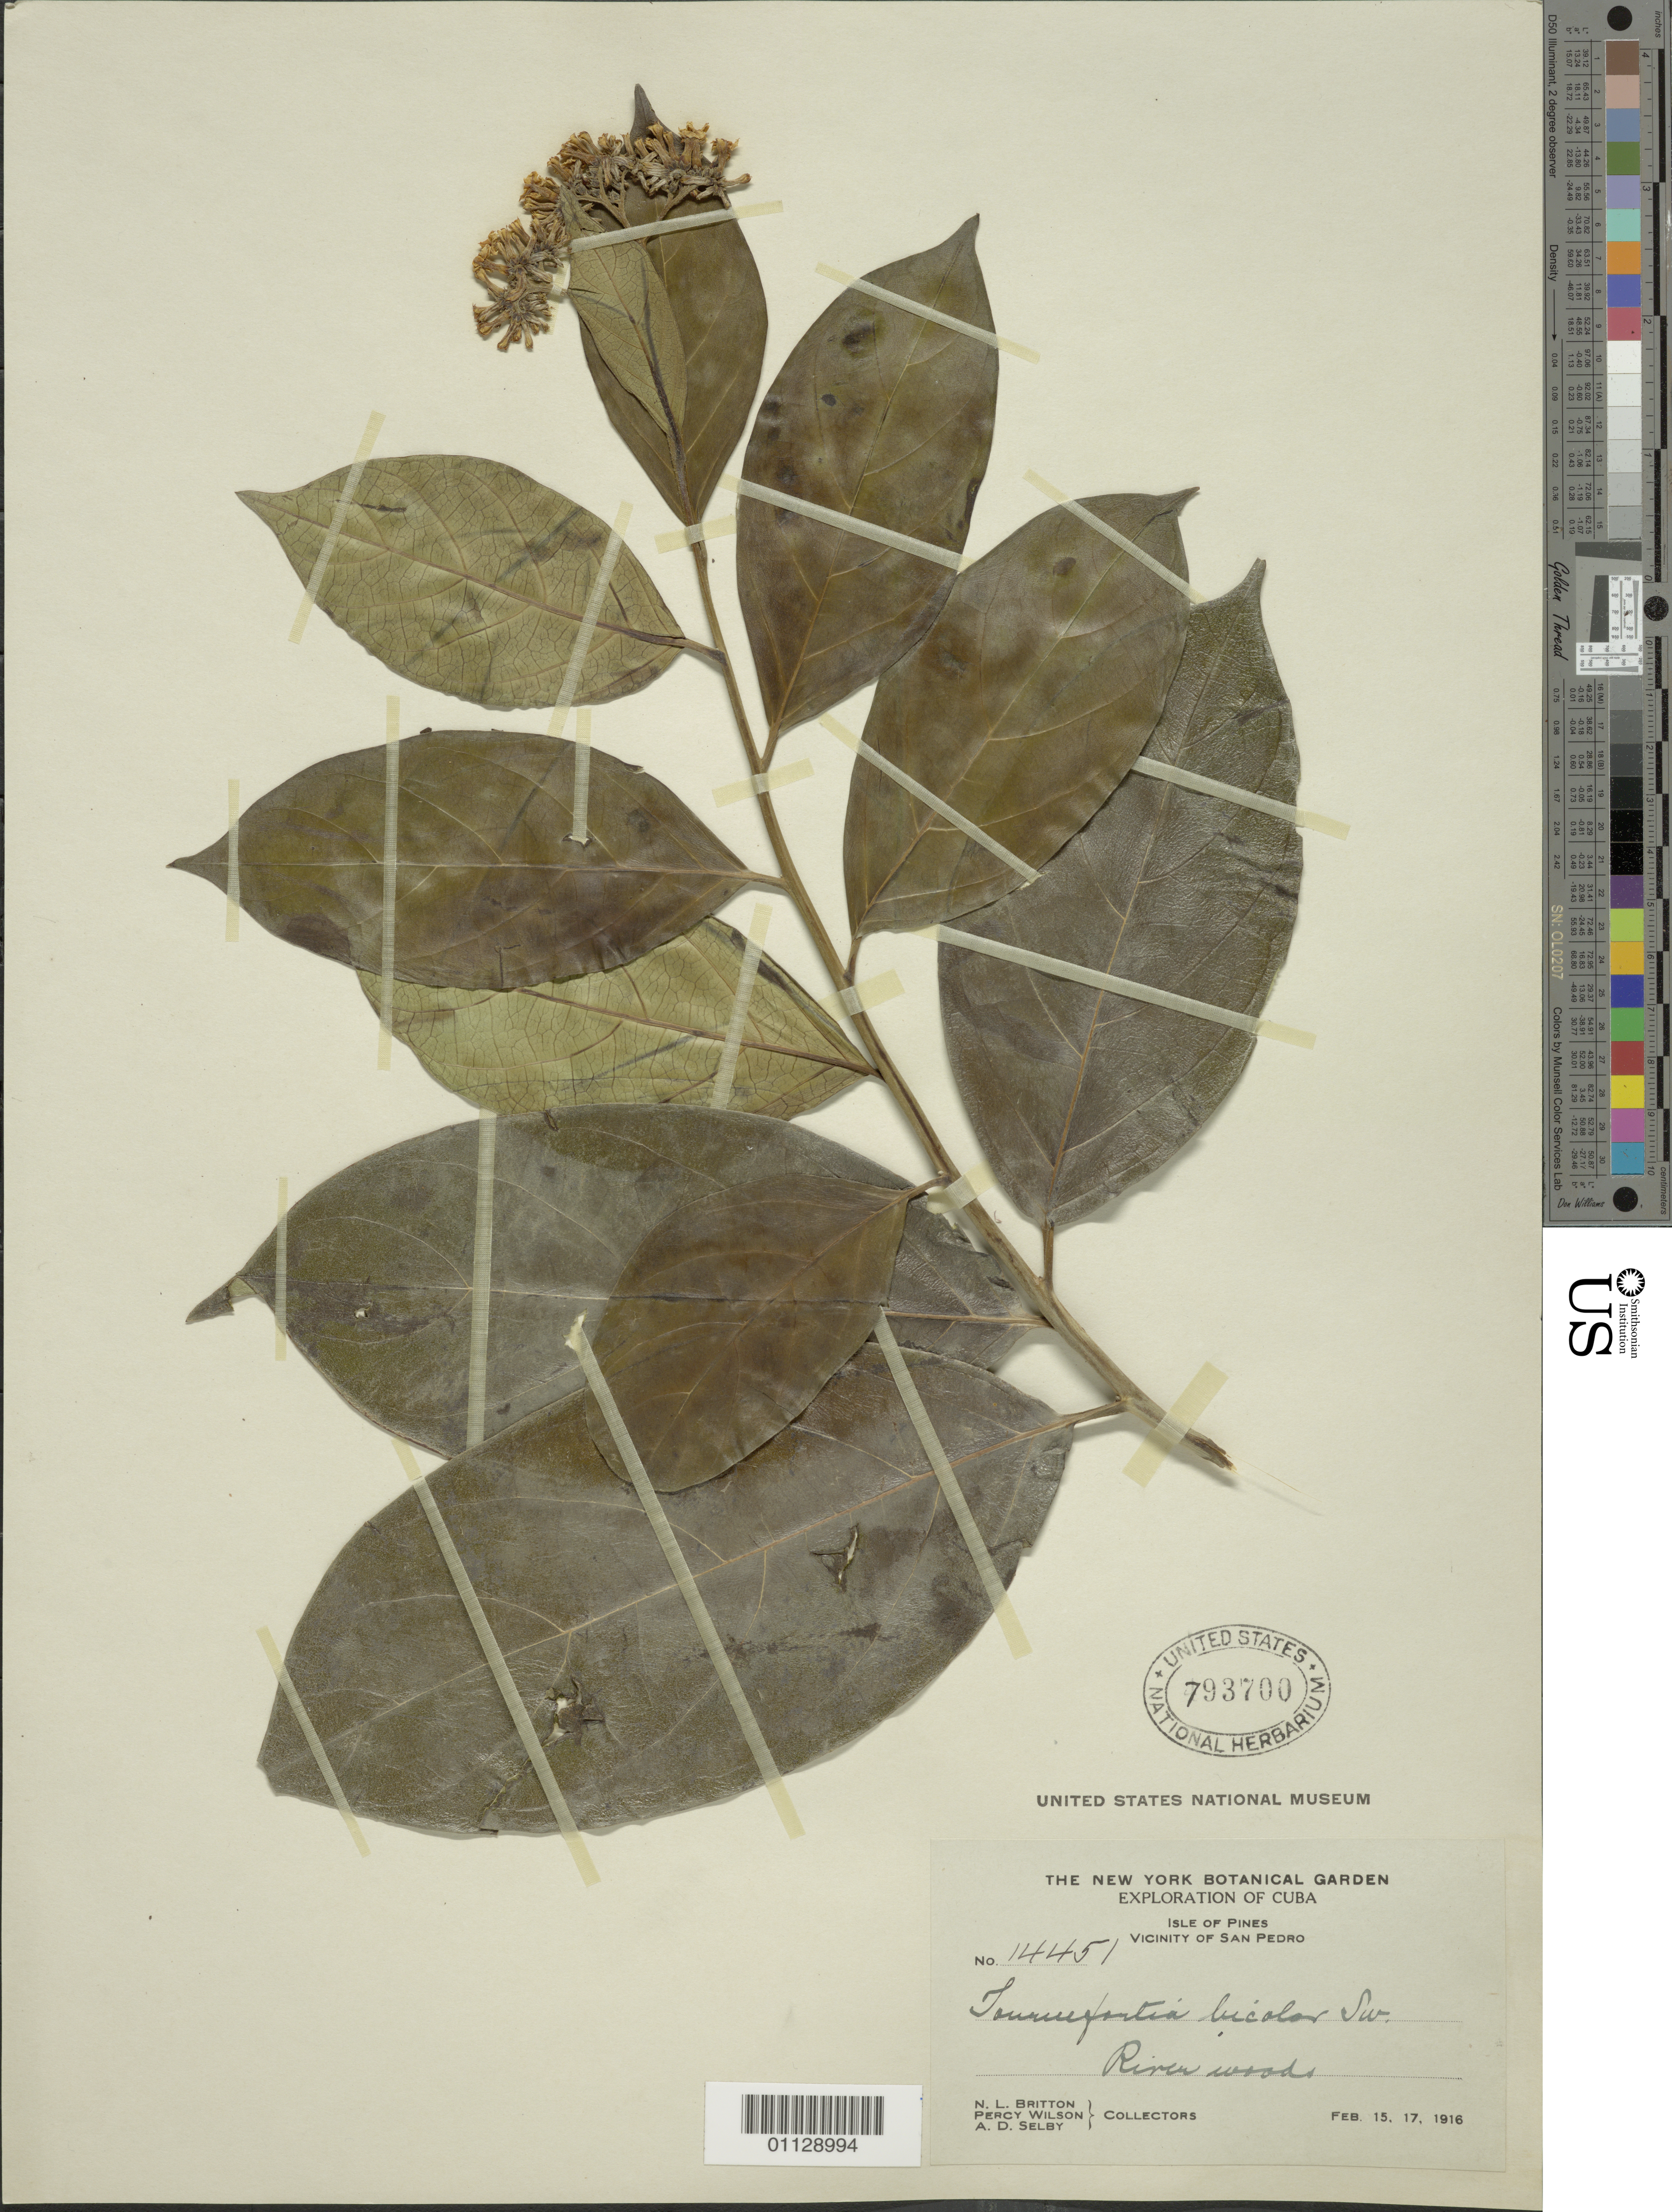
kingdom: Plantae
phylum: Tracheophyta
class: Magnoliopsida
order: Boraginales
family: Heliotropiaceae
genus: Tournefortia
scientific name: Tournefortia bicolor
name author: Sw.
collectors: N. Britton, P. Wilson & A. Selby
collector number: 1445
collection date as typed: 15 Feb 1916 to 17 Feb 1916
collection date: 1916-02-15/1916-02-17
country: Cuba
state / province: Isla de la Juventud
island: Isla de la Juventud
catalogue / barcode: US 793700